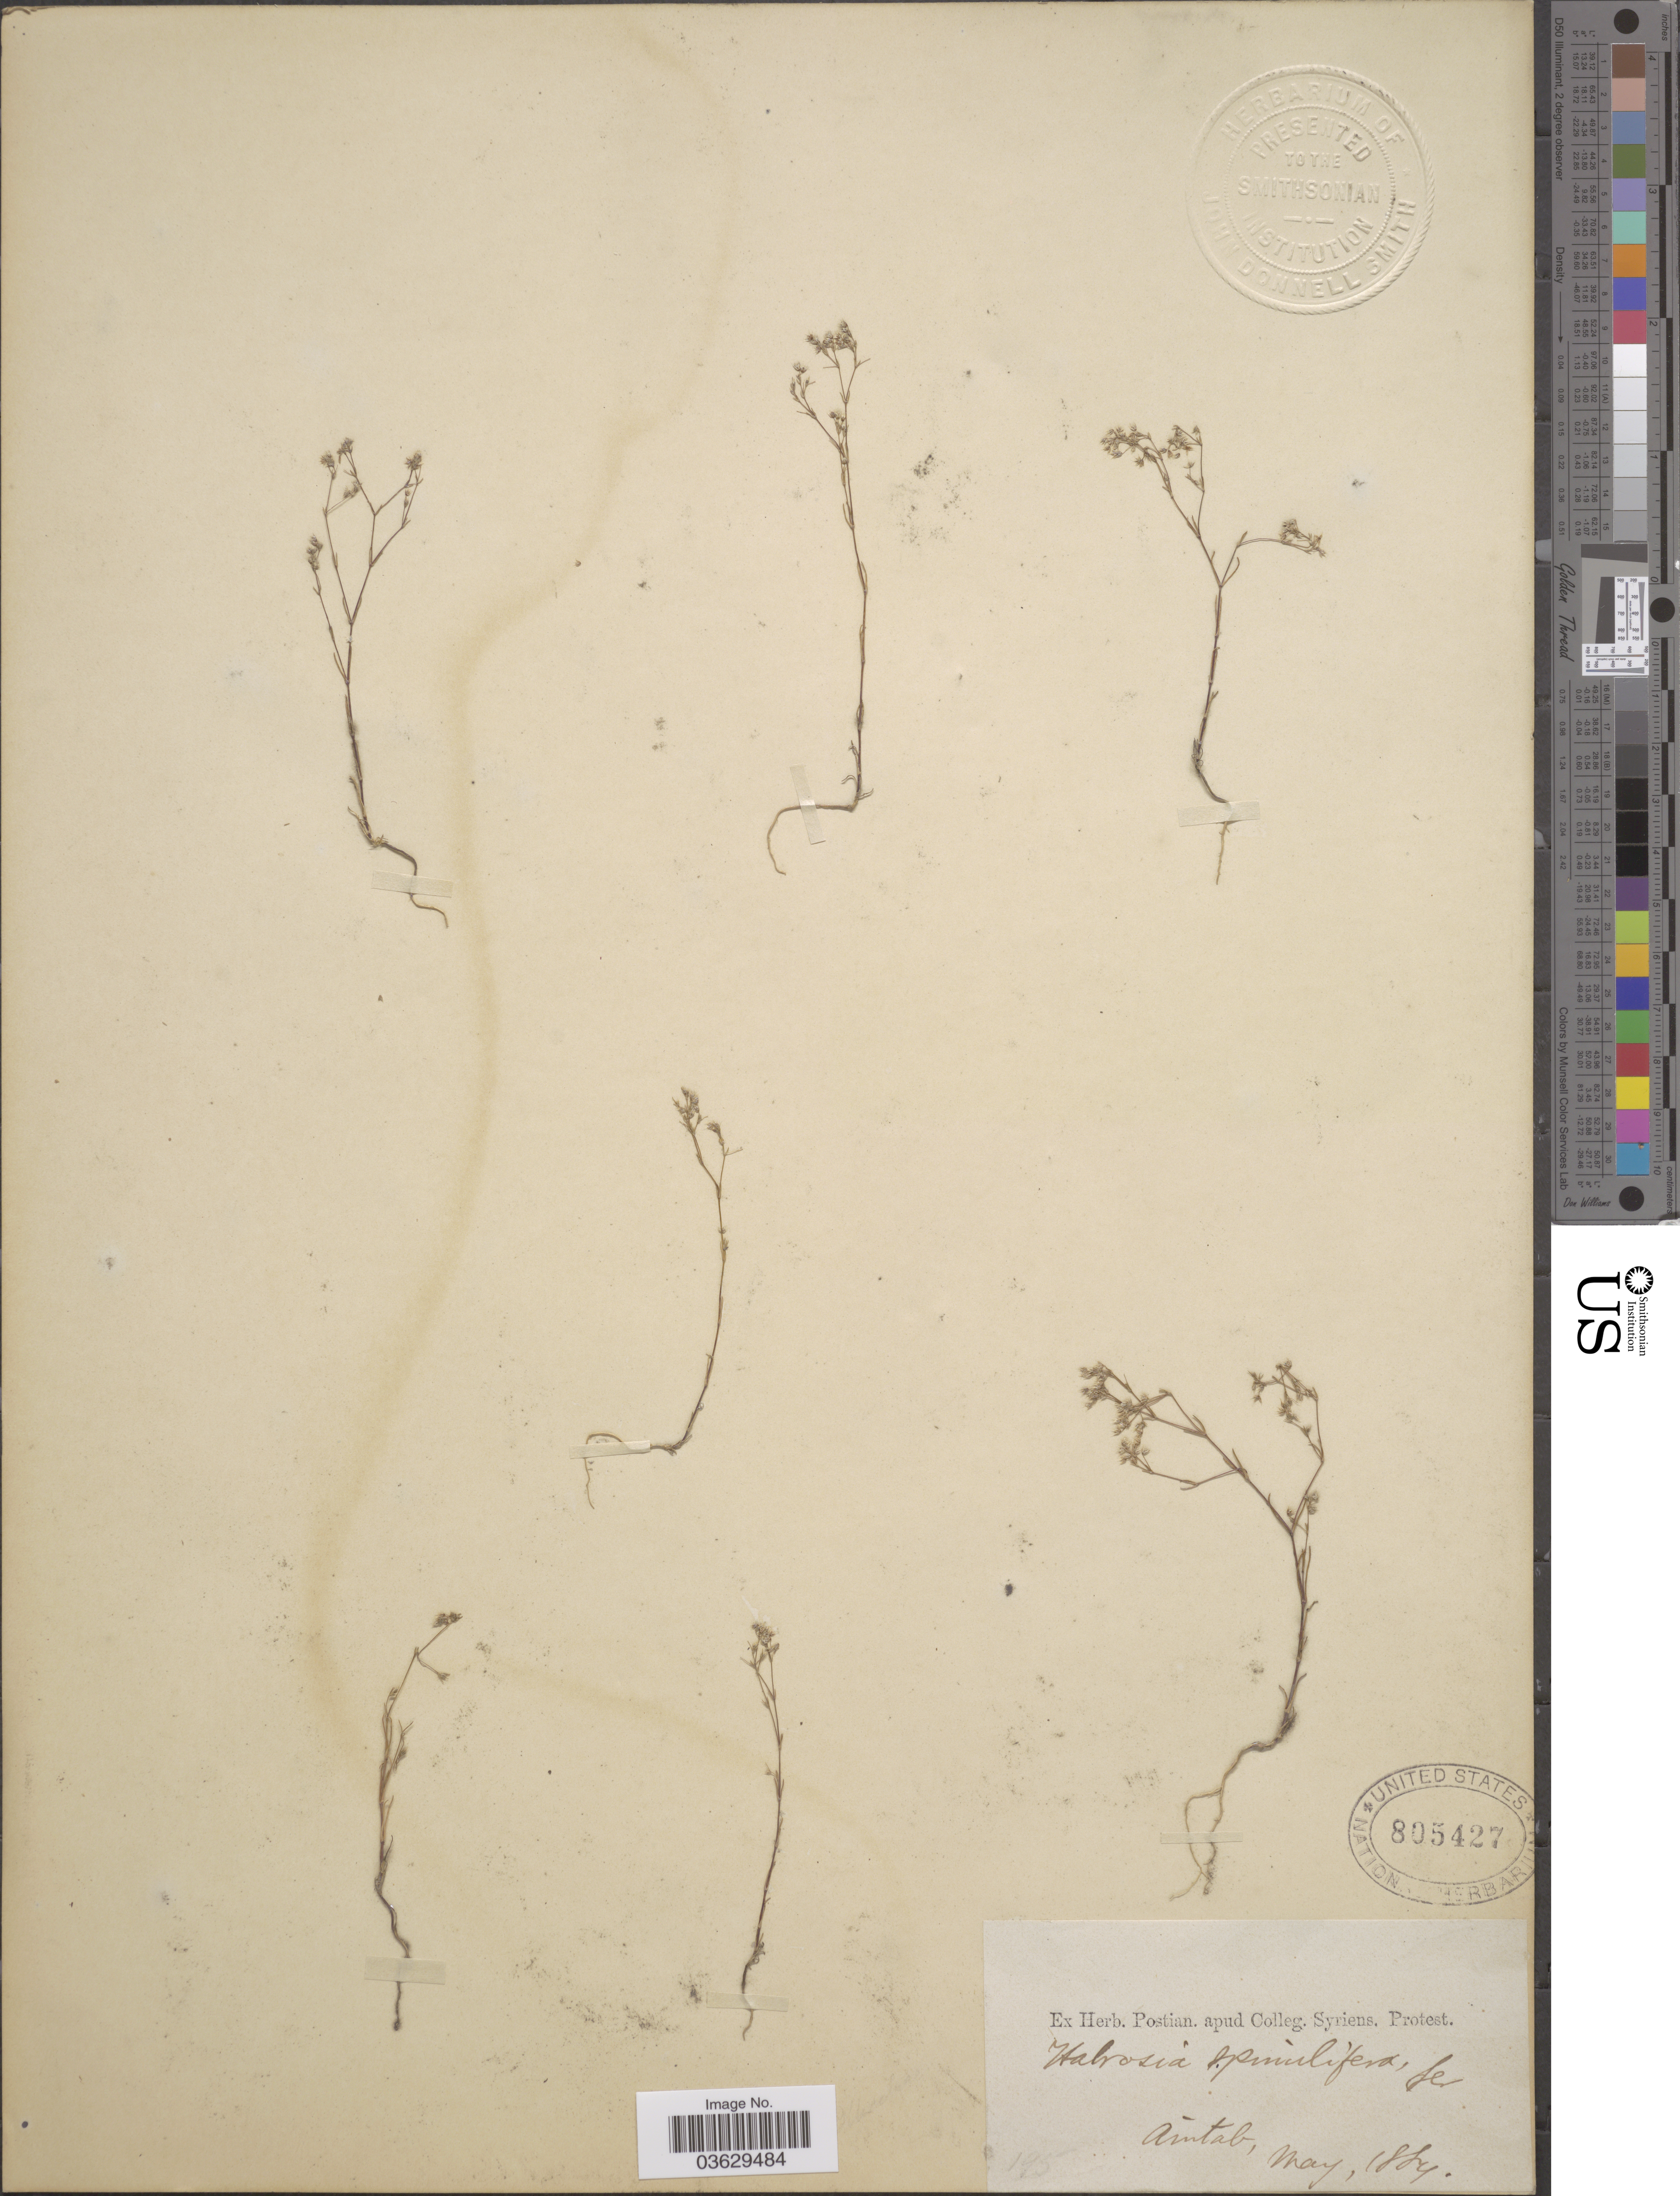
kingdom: Plantae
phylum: Tracheophyta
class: Magnoliopsida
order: Caryophyllales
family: Caryophyllaceae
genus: Habrosia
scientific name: Habrosia sp.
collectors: ex herb. Postian. apud Colleg. Syriens. Protest. USE "Fannie P. A. Shepard" (10308853) AS PRIMARY COLLECTOR INSTEAD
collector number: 195*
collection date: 1884-05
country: Turkey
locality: Aintab.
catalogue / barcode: US 805427